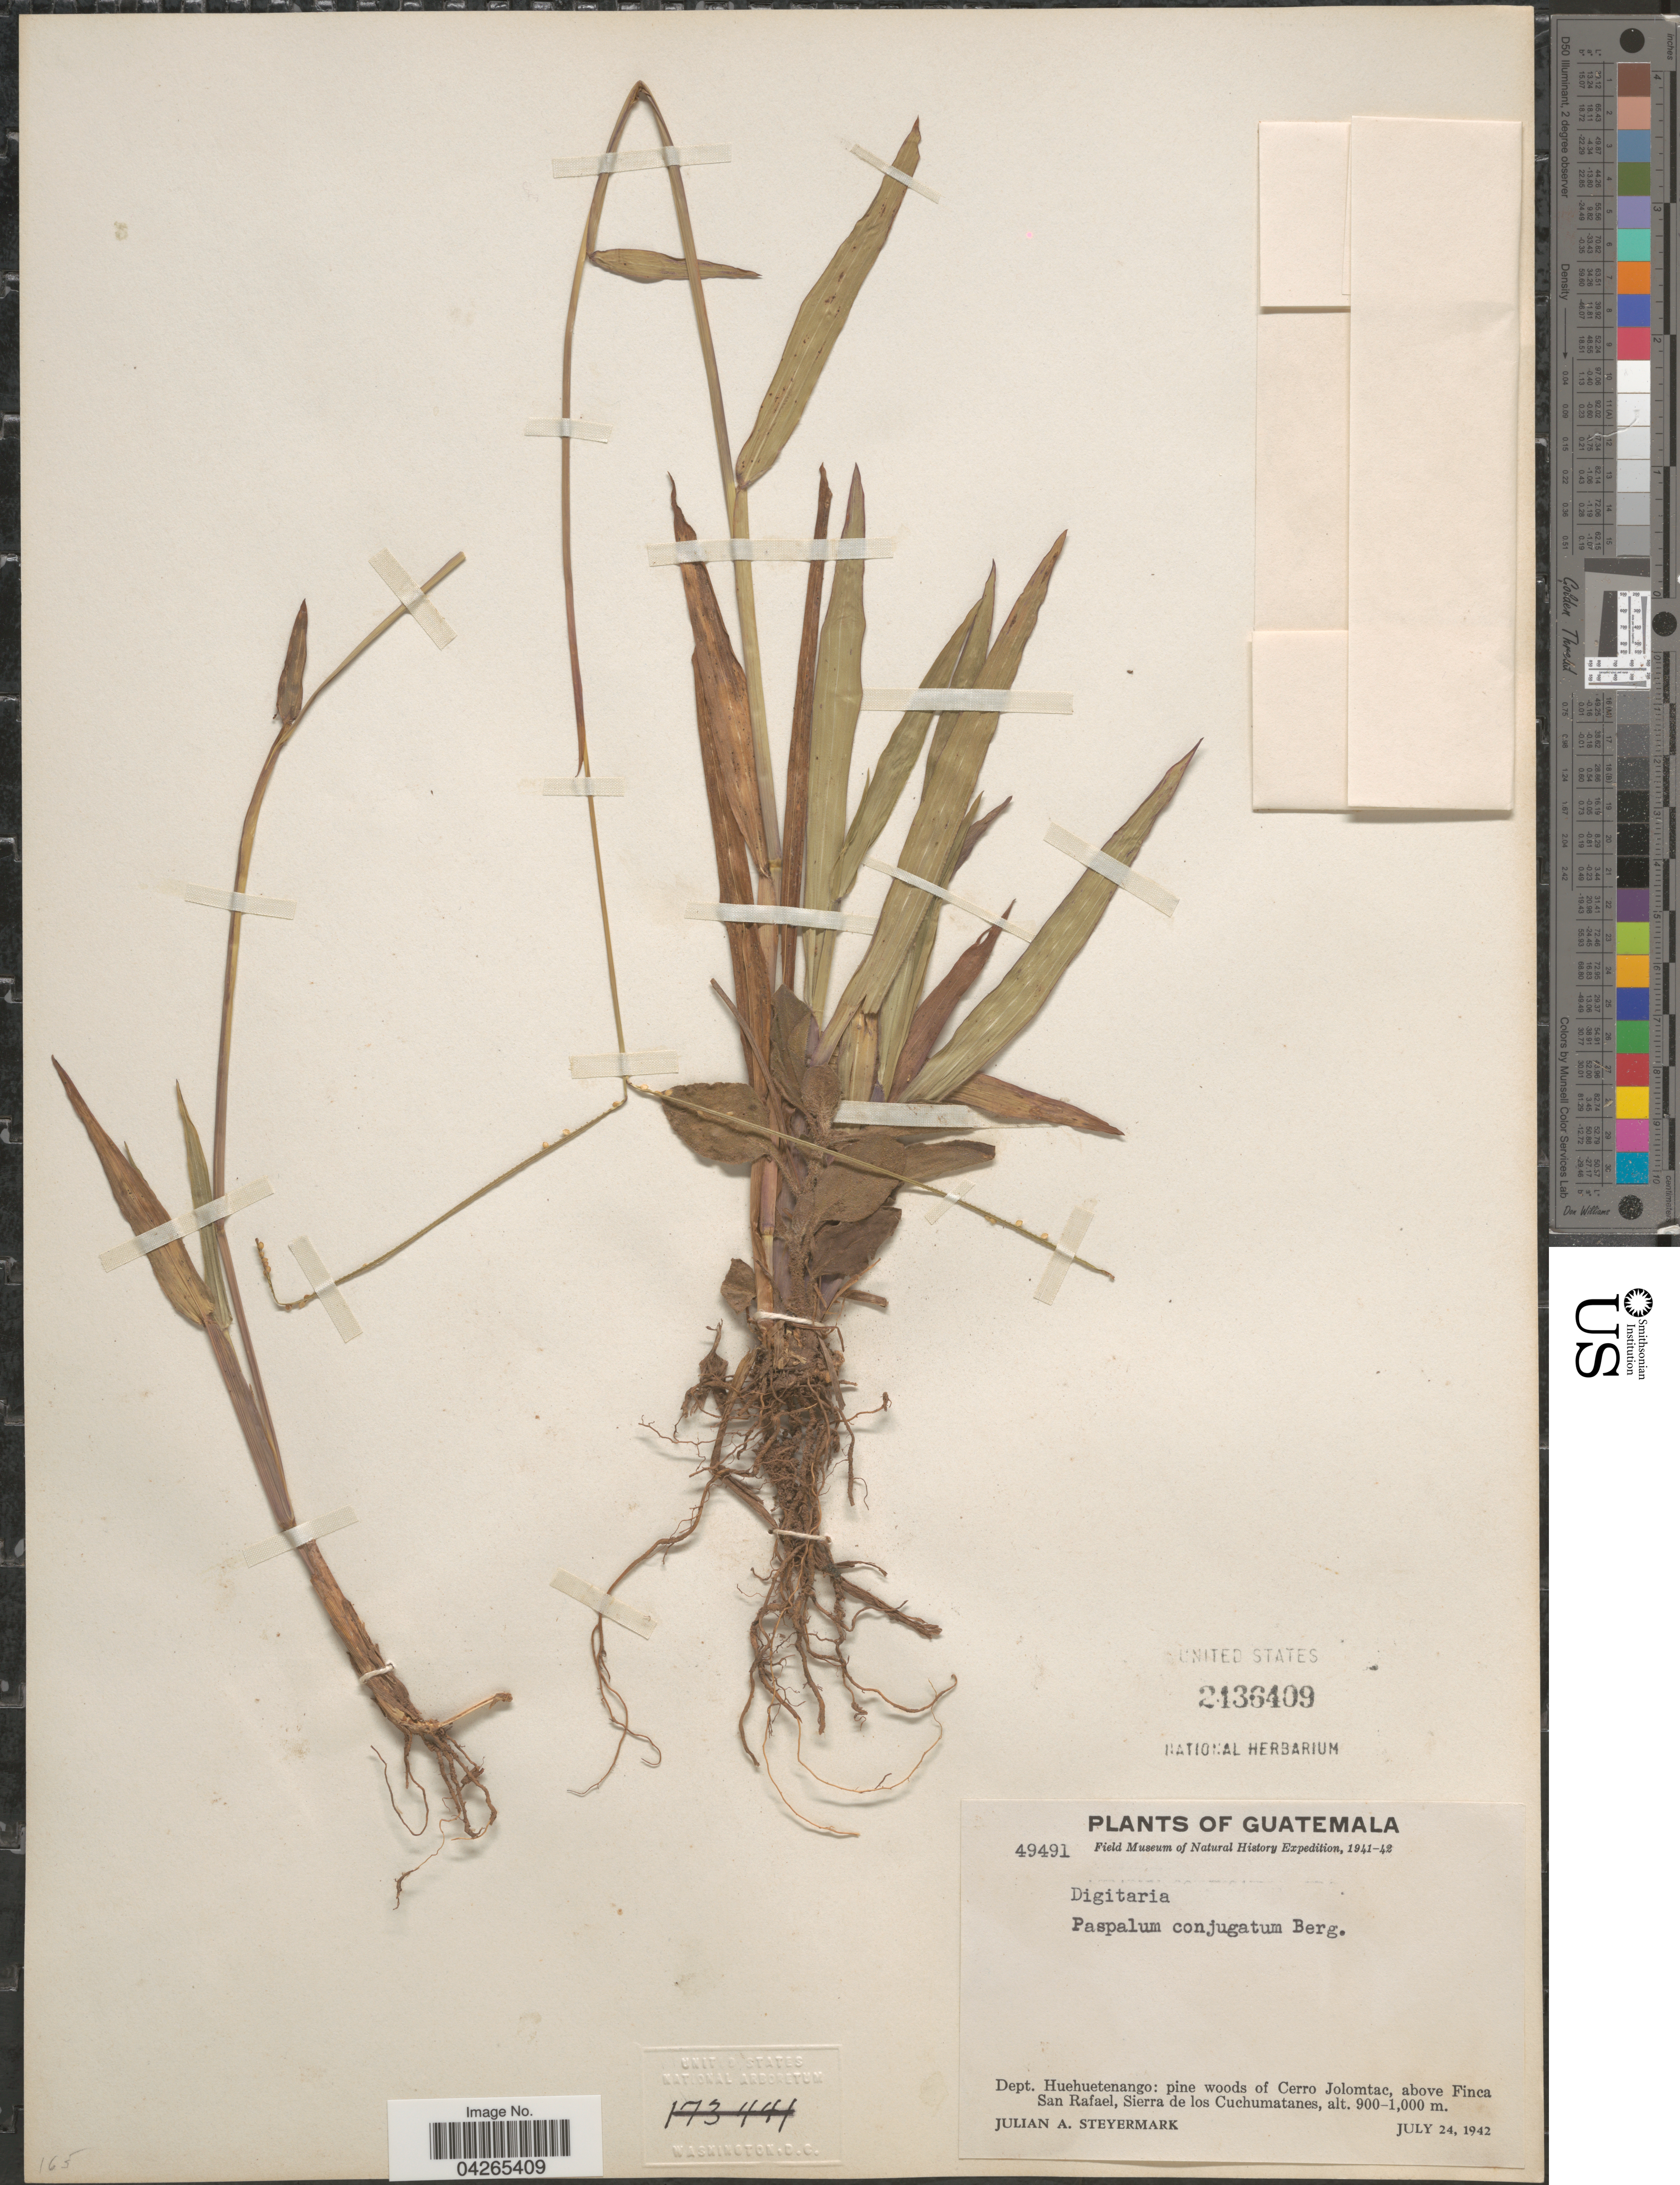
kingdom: Plantae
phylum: Tracheophyta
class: Liliopsida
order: Poales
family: Poaceae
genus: Paspalum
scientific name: Paspalum conjugatum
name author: P.J. Bergius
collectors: J. Steyermark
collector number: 49491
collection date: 1942-07-24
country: Guatemala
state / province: Huehuetenango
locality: Field Museum of Natural History Expedition, 1941-42. Dept. Huehuetenango: pine woods of Cerro Jolomtac, above Finca San Rafael, Sierra de los Cuchumatanes.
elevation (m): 900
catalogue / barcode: US 2436409